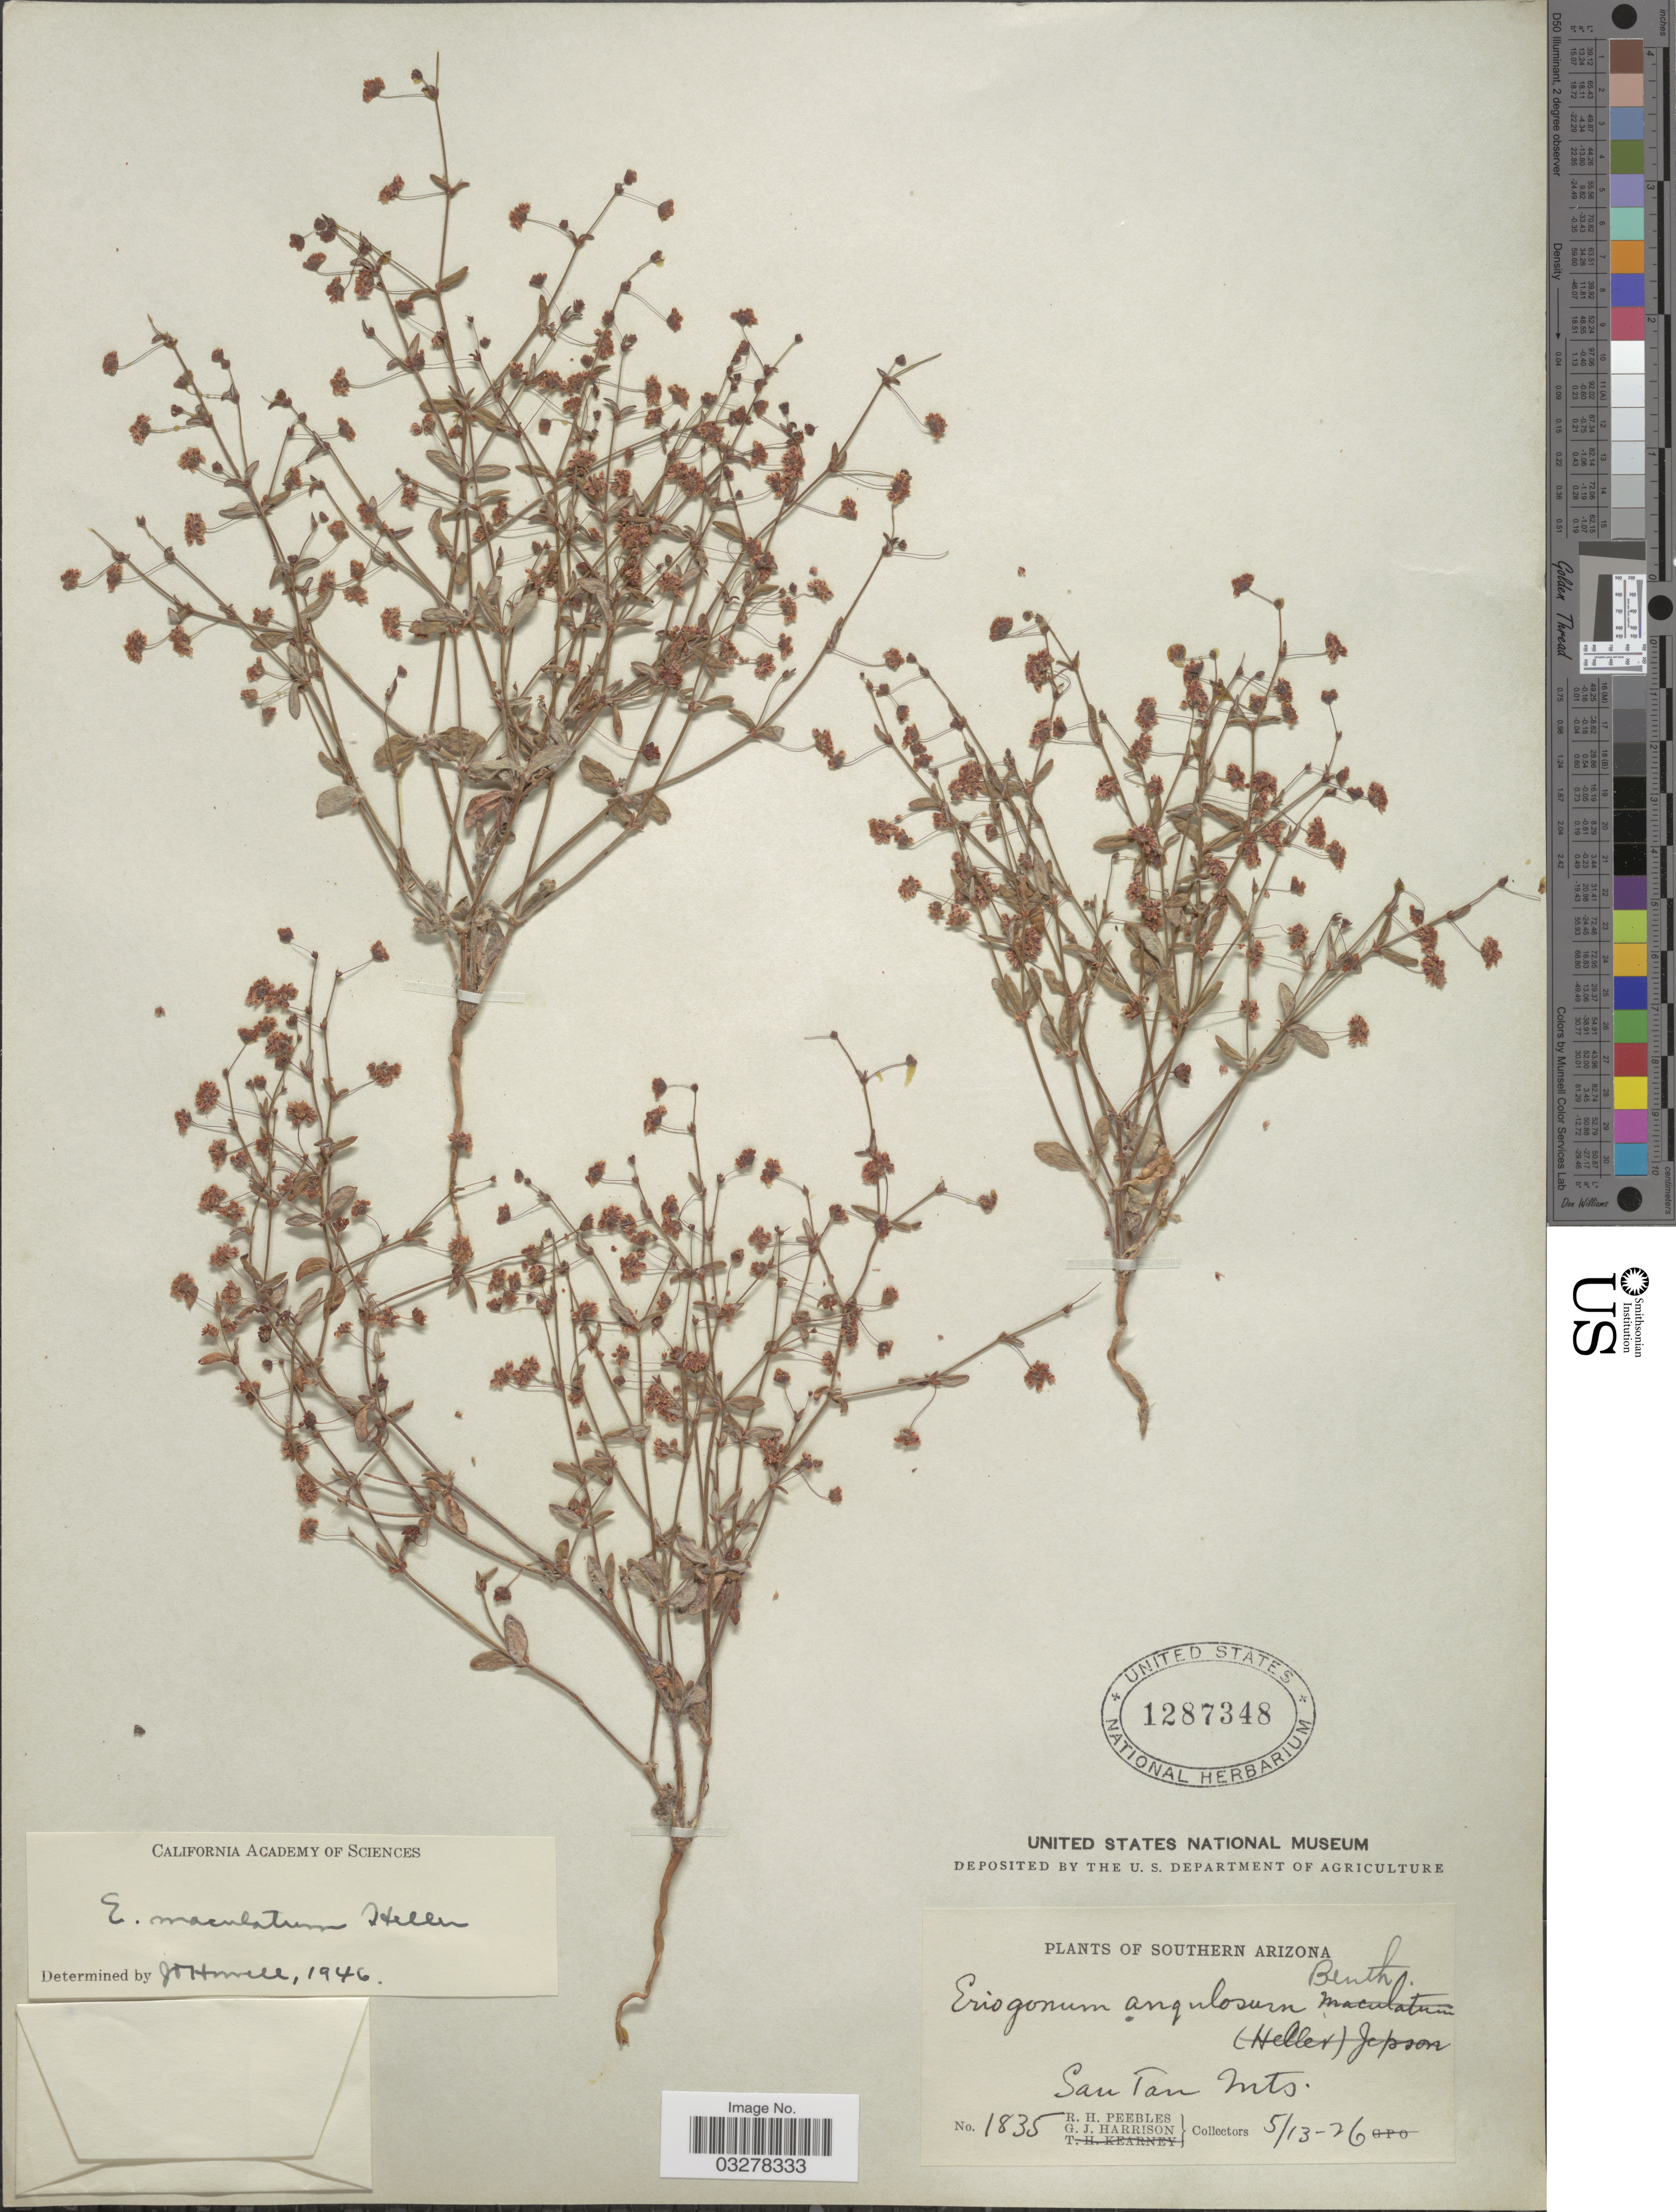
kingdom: Plantae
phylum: Tracheophyta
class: Magnoliopsida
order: Caryophyllales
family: Polygonaceae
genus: Eriogonum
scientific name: Eriogonum maculatum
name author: A. Heller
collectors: R. H. Peebles & G. J. Harrison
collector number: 1835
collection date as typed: Transcribed d/m/y: 13/5/26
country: United States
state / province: Arizona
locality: Southern Arizona. San Tan Mts.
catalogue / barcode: US 1287348